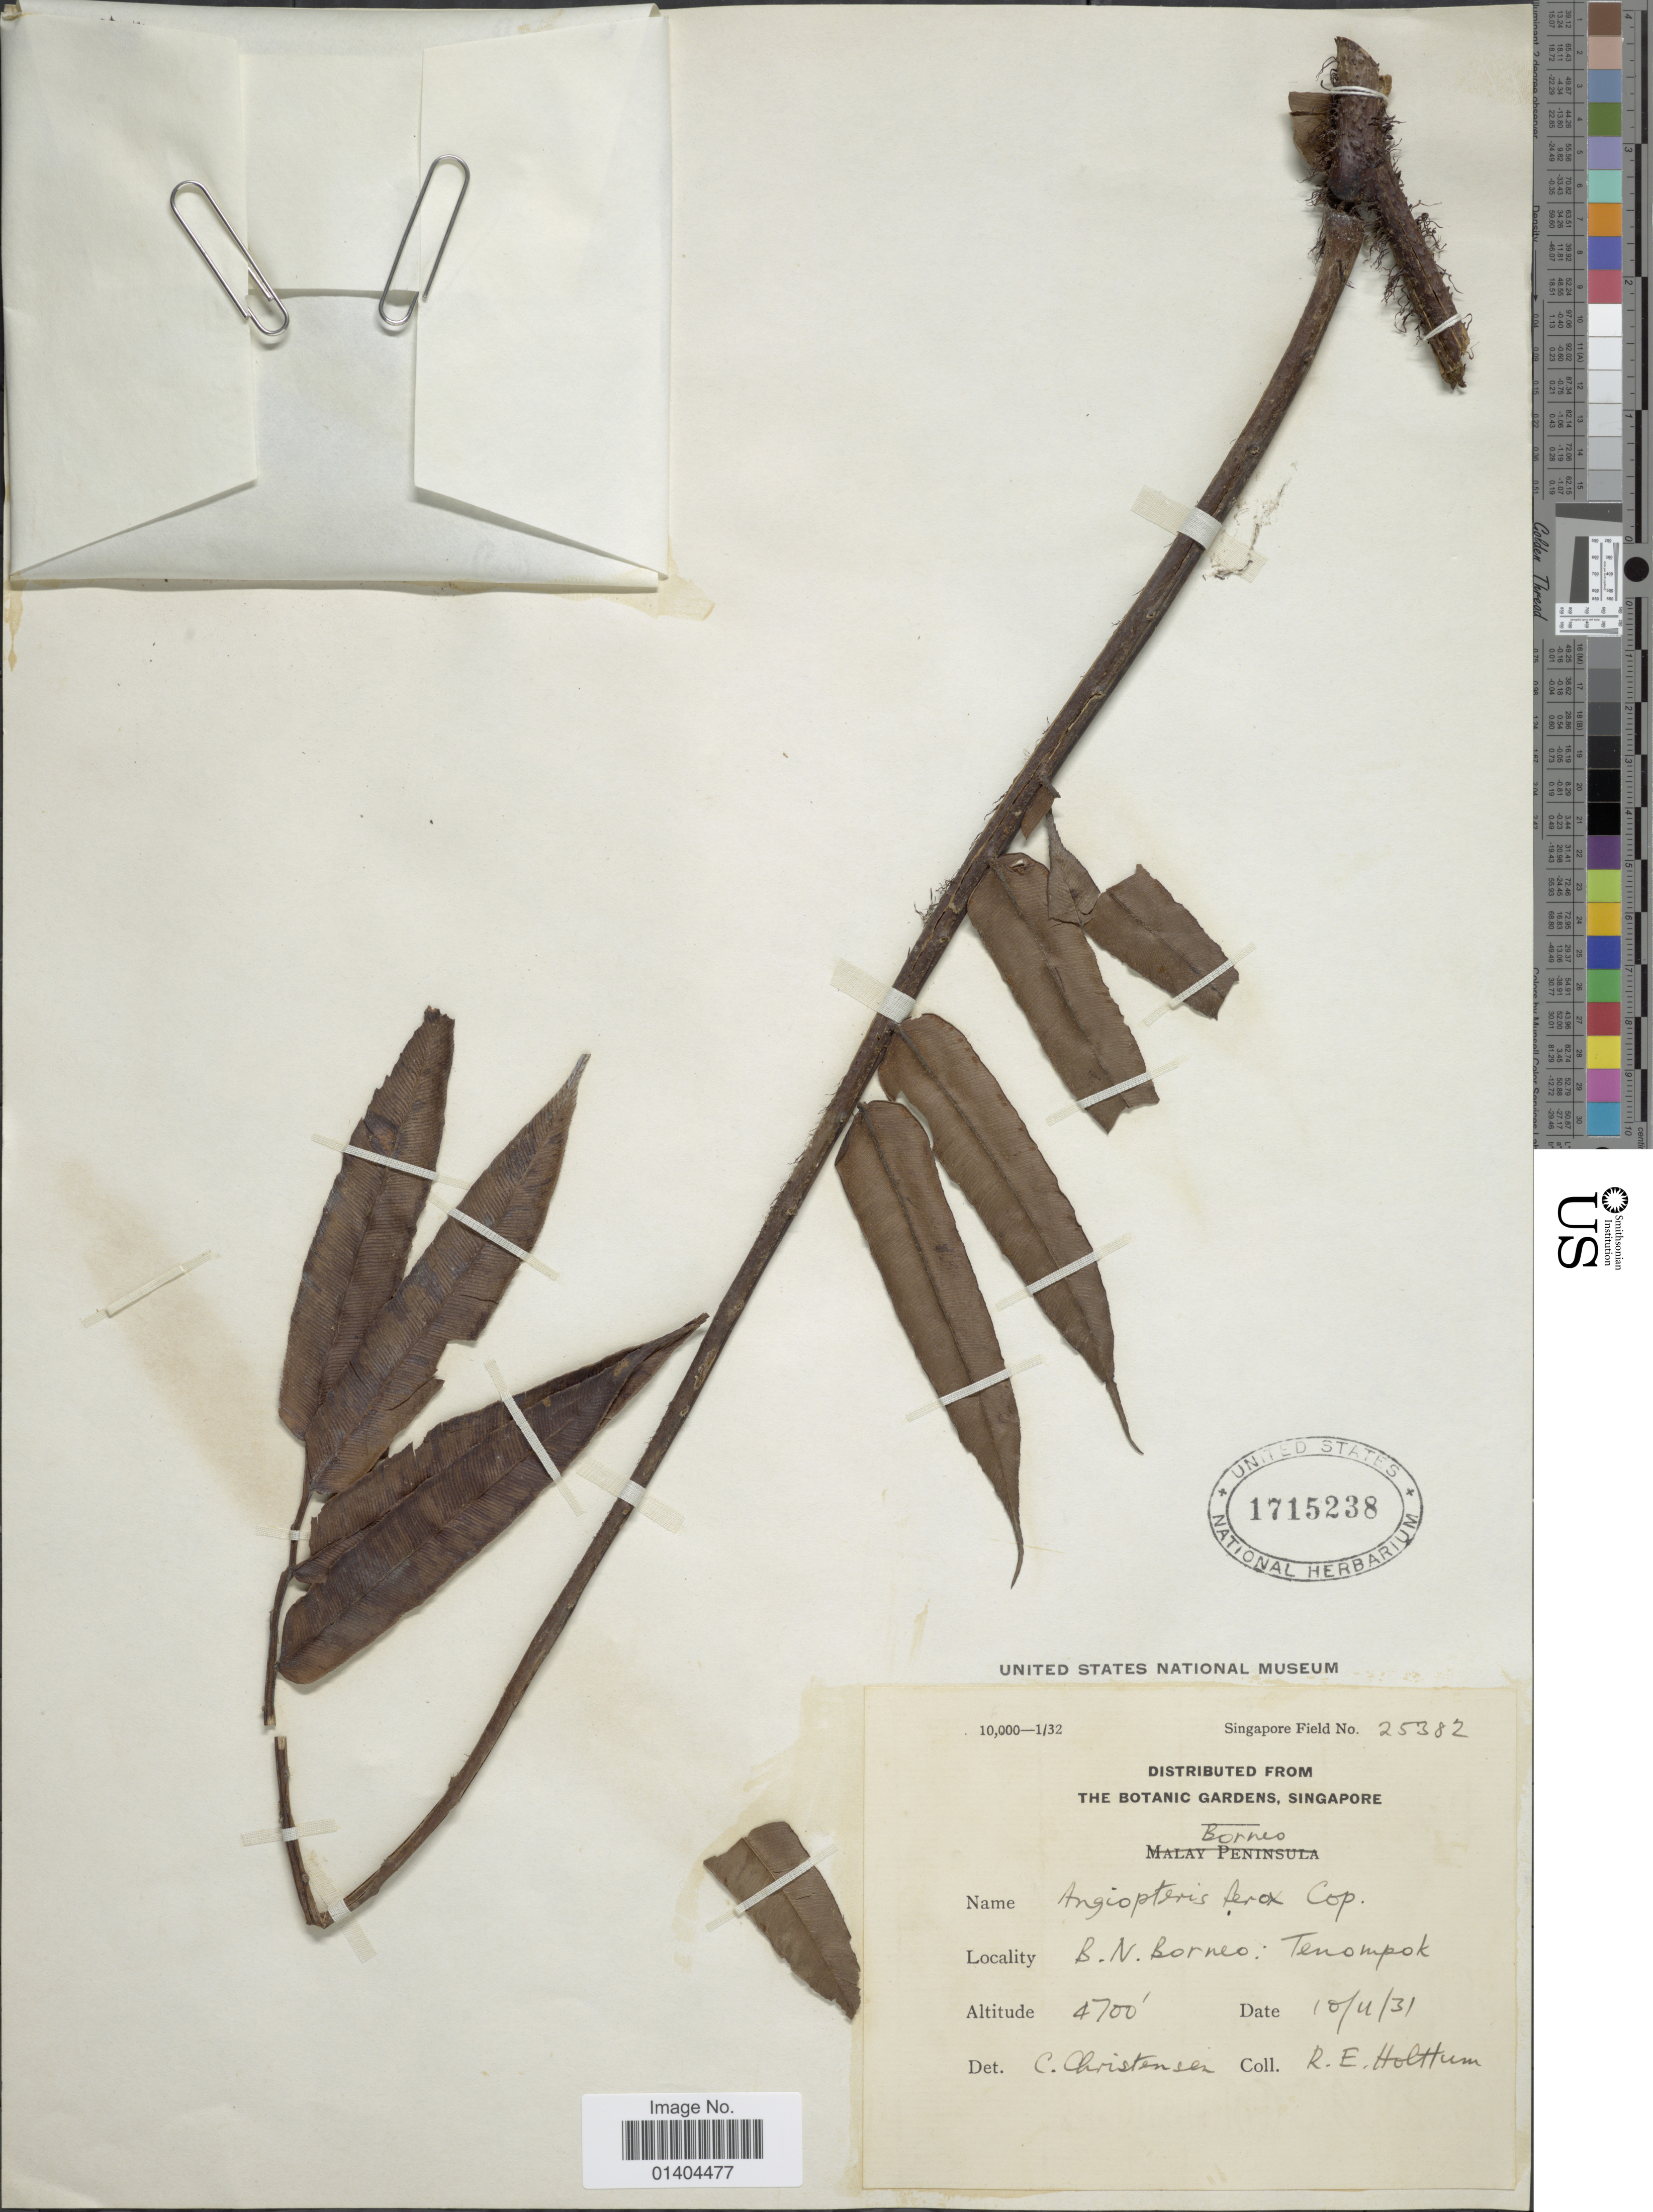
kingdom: Plantae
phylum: Tracheophyta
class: Polypodiopsida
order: Marattiales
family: Marattiaceae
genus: Angiopteris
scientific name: Angiopteris ferox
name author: Copel.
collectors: R. E. Holttum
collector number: Singapore Field 25382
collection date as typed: Transcribed d/m/y: 10/4/31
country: Malaysia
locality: B. N. Borneo: Tenompok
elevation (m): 1433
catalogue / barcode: US 1715238